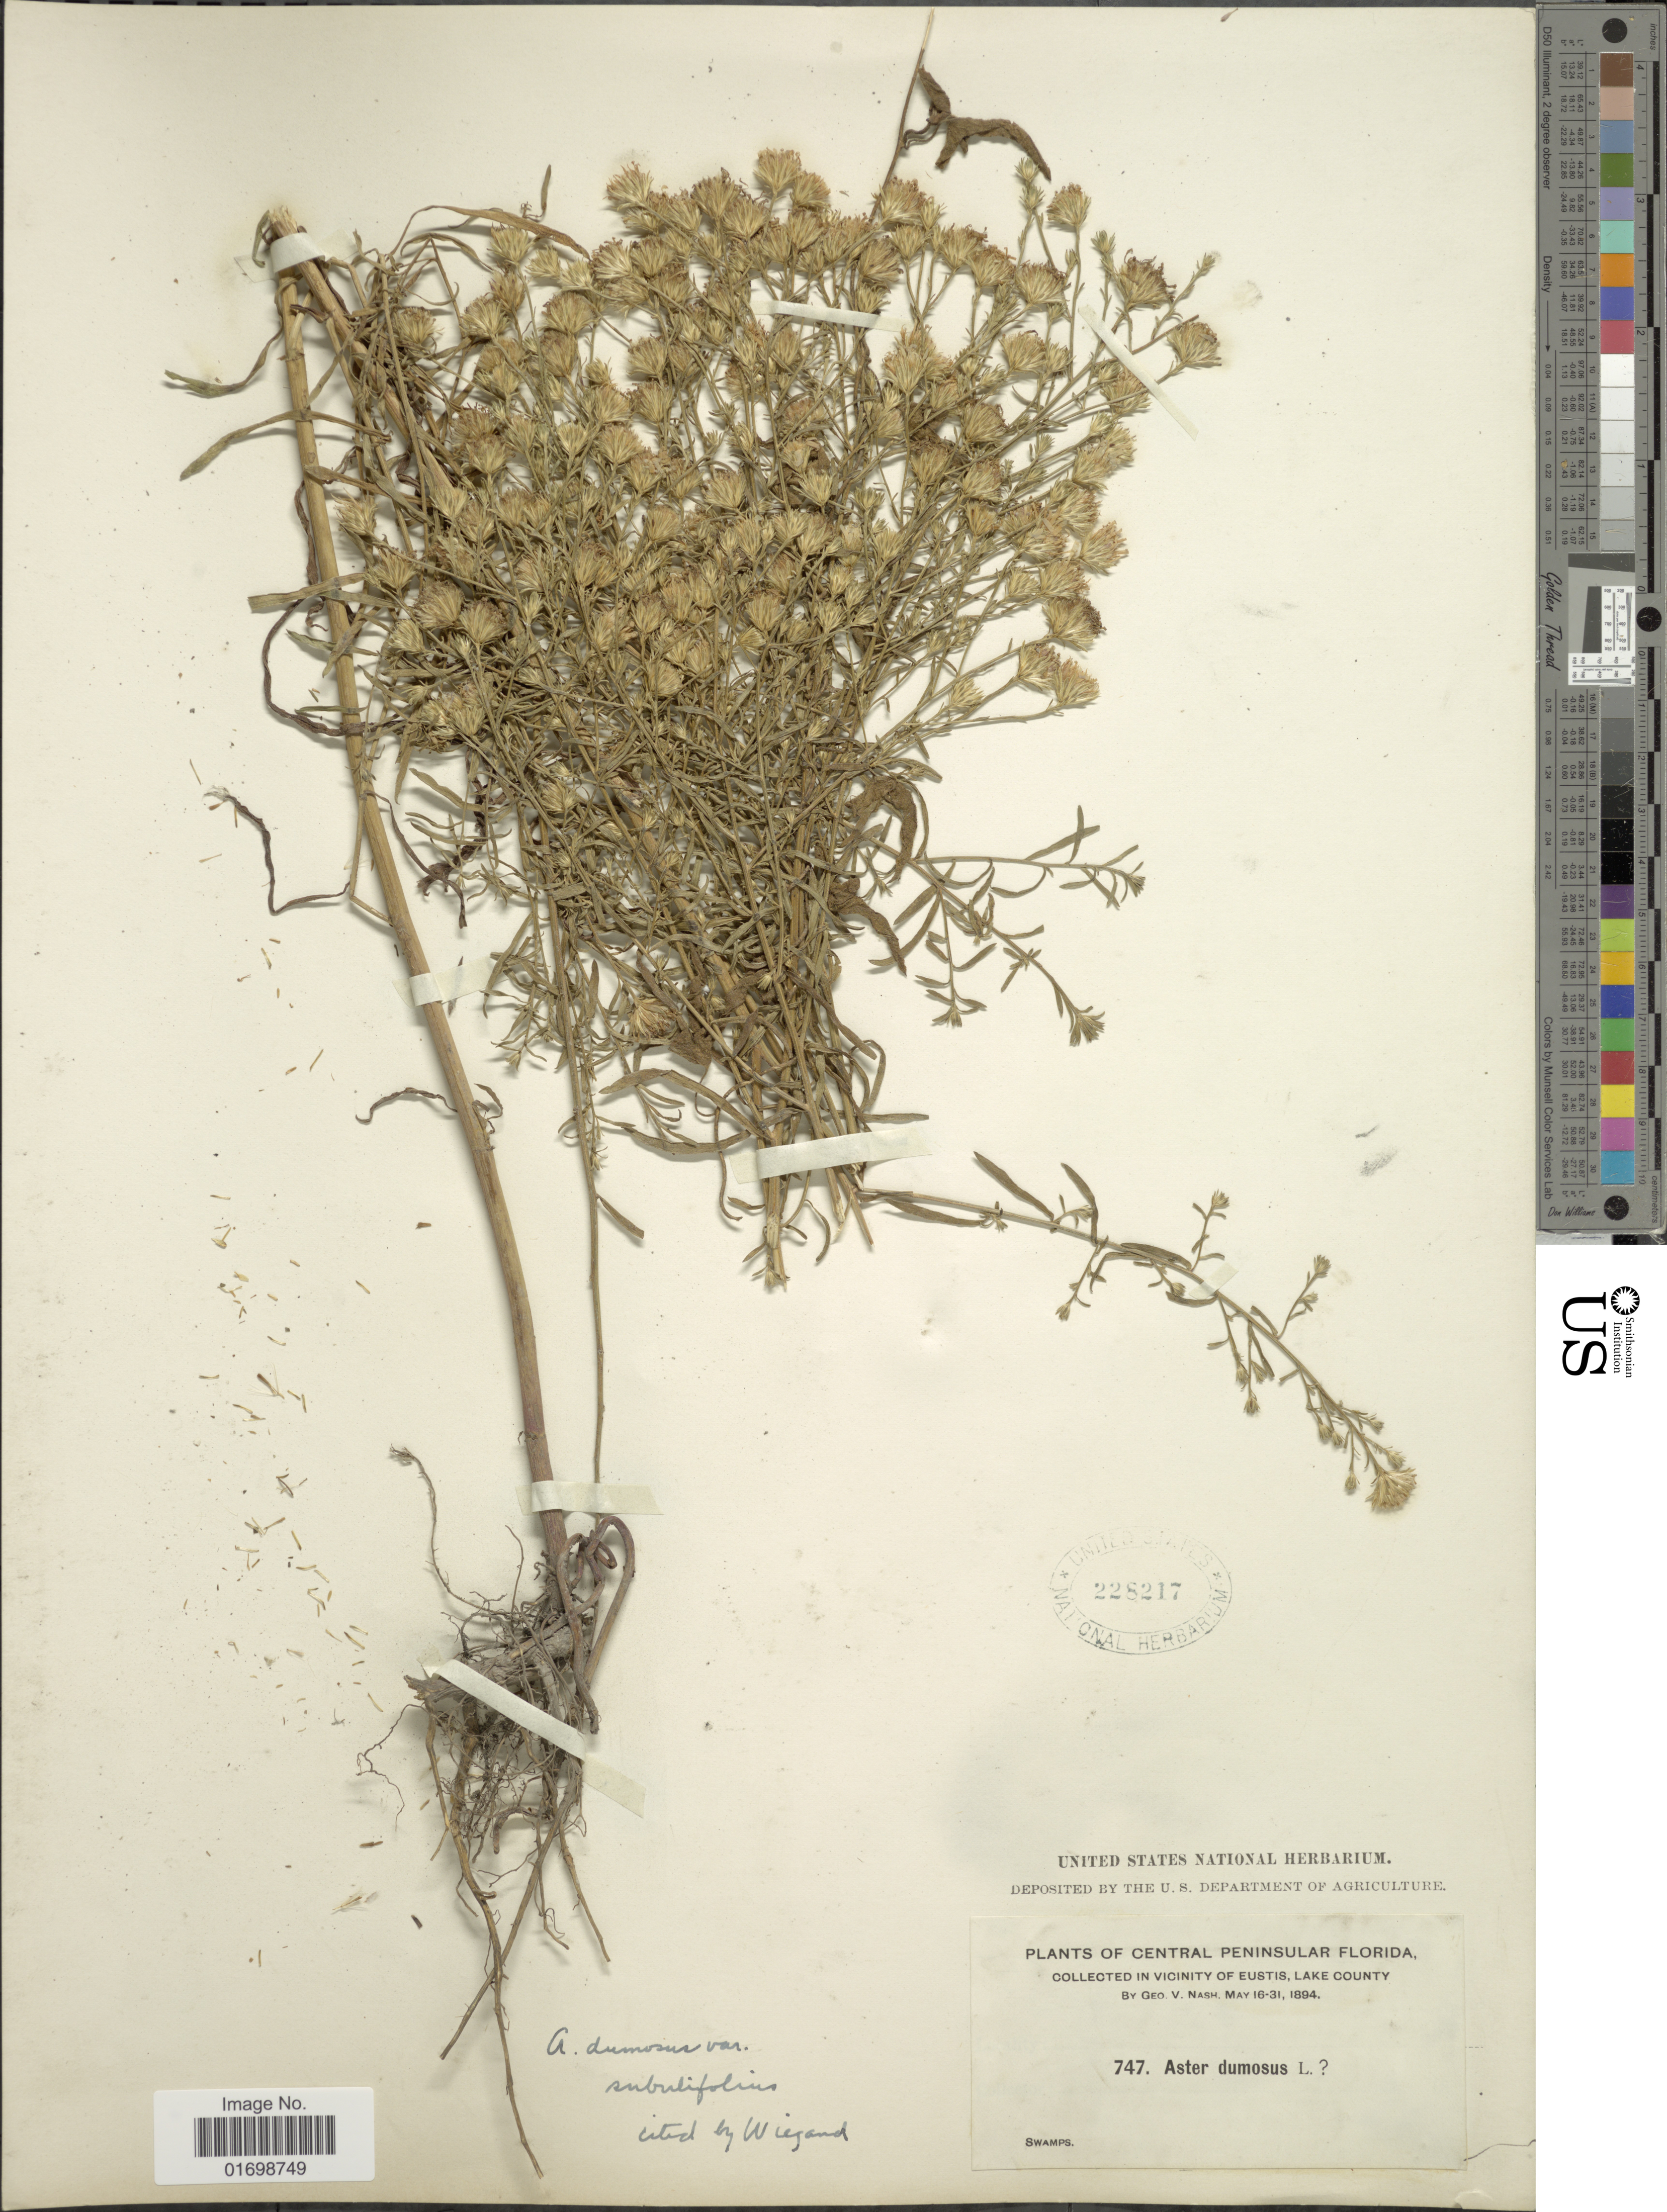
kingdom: Plantae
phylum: Tracheophyta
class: Magnoliopsida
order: Asterales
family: Asteraceae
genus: Symphyotrichum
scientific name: Symphyotrichum dumosum var. subulifolium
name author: (Torr. & A. Gray) G.L. Nesom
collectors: G. V. Nash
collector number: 747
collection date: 1894-05-16/1894-05-31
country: United States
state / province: Florida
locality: Central Peninsula Florida, in vicinity of Eustis, Lake County, swamps.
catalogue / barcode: US 228217